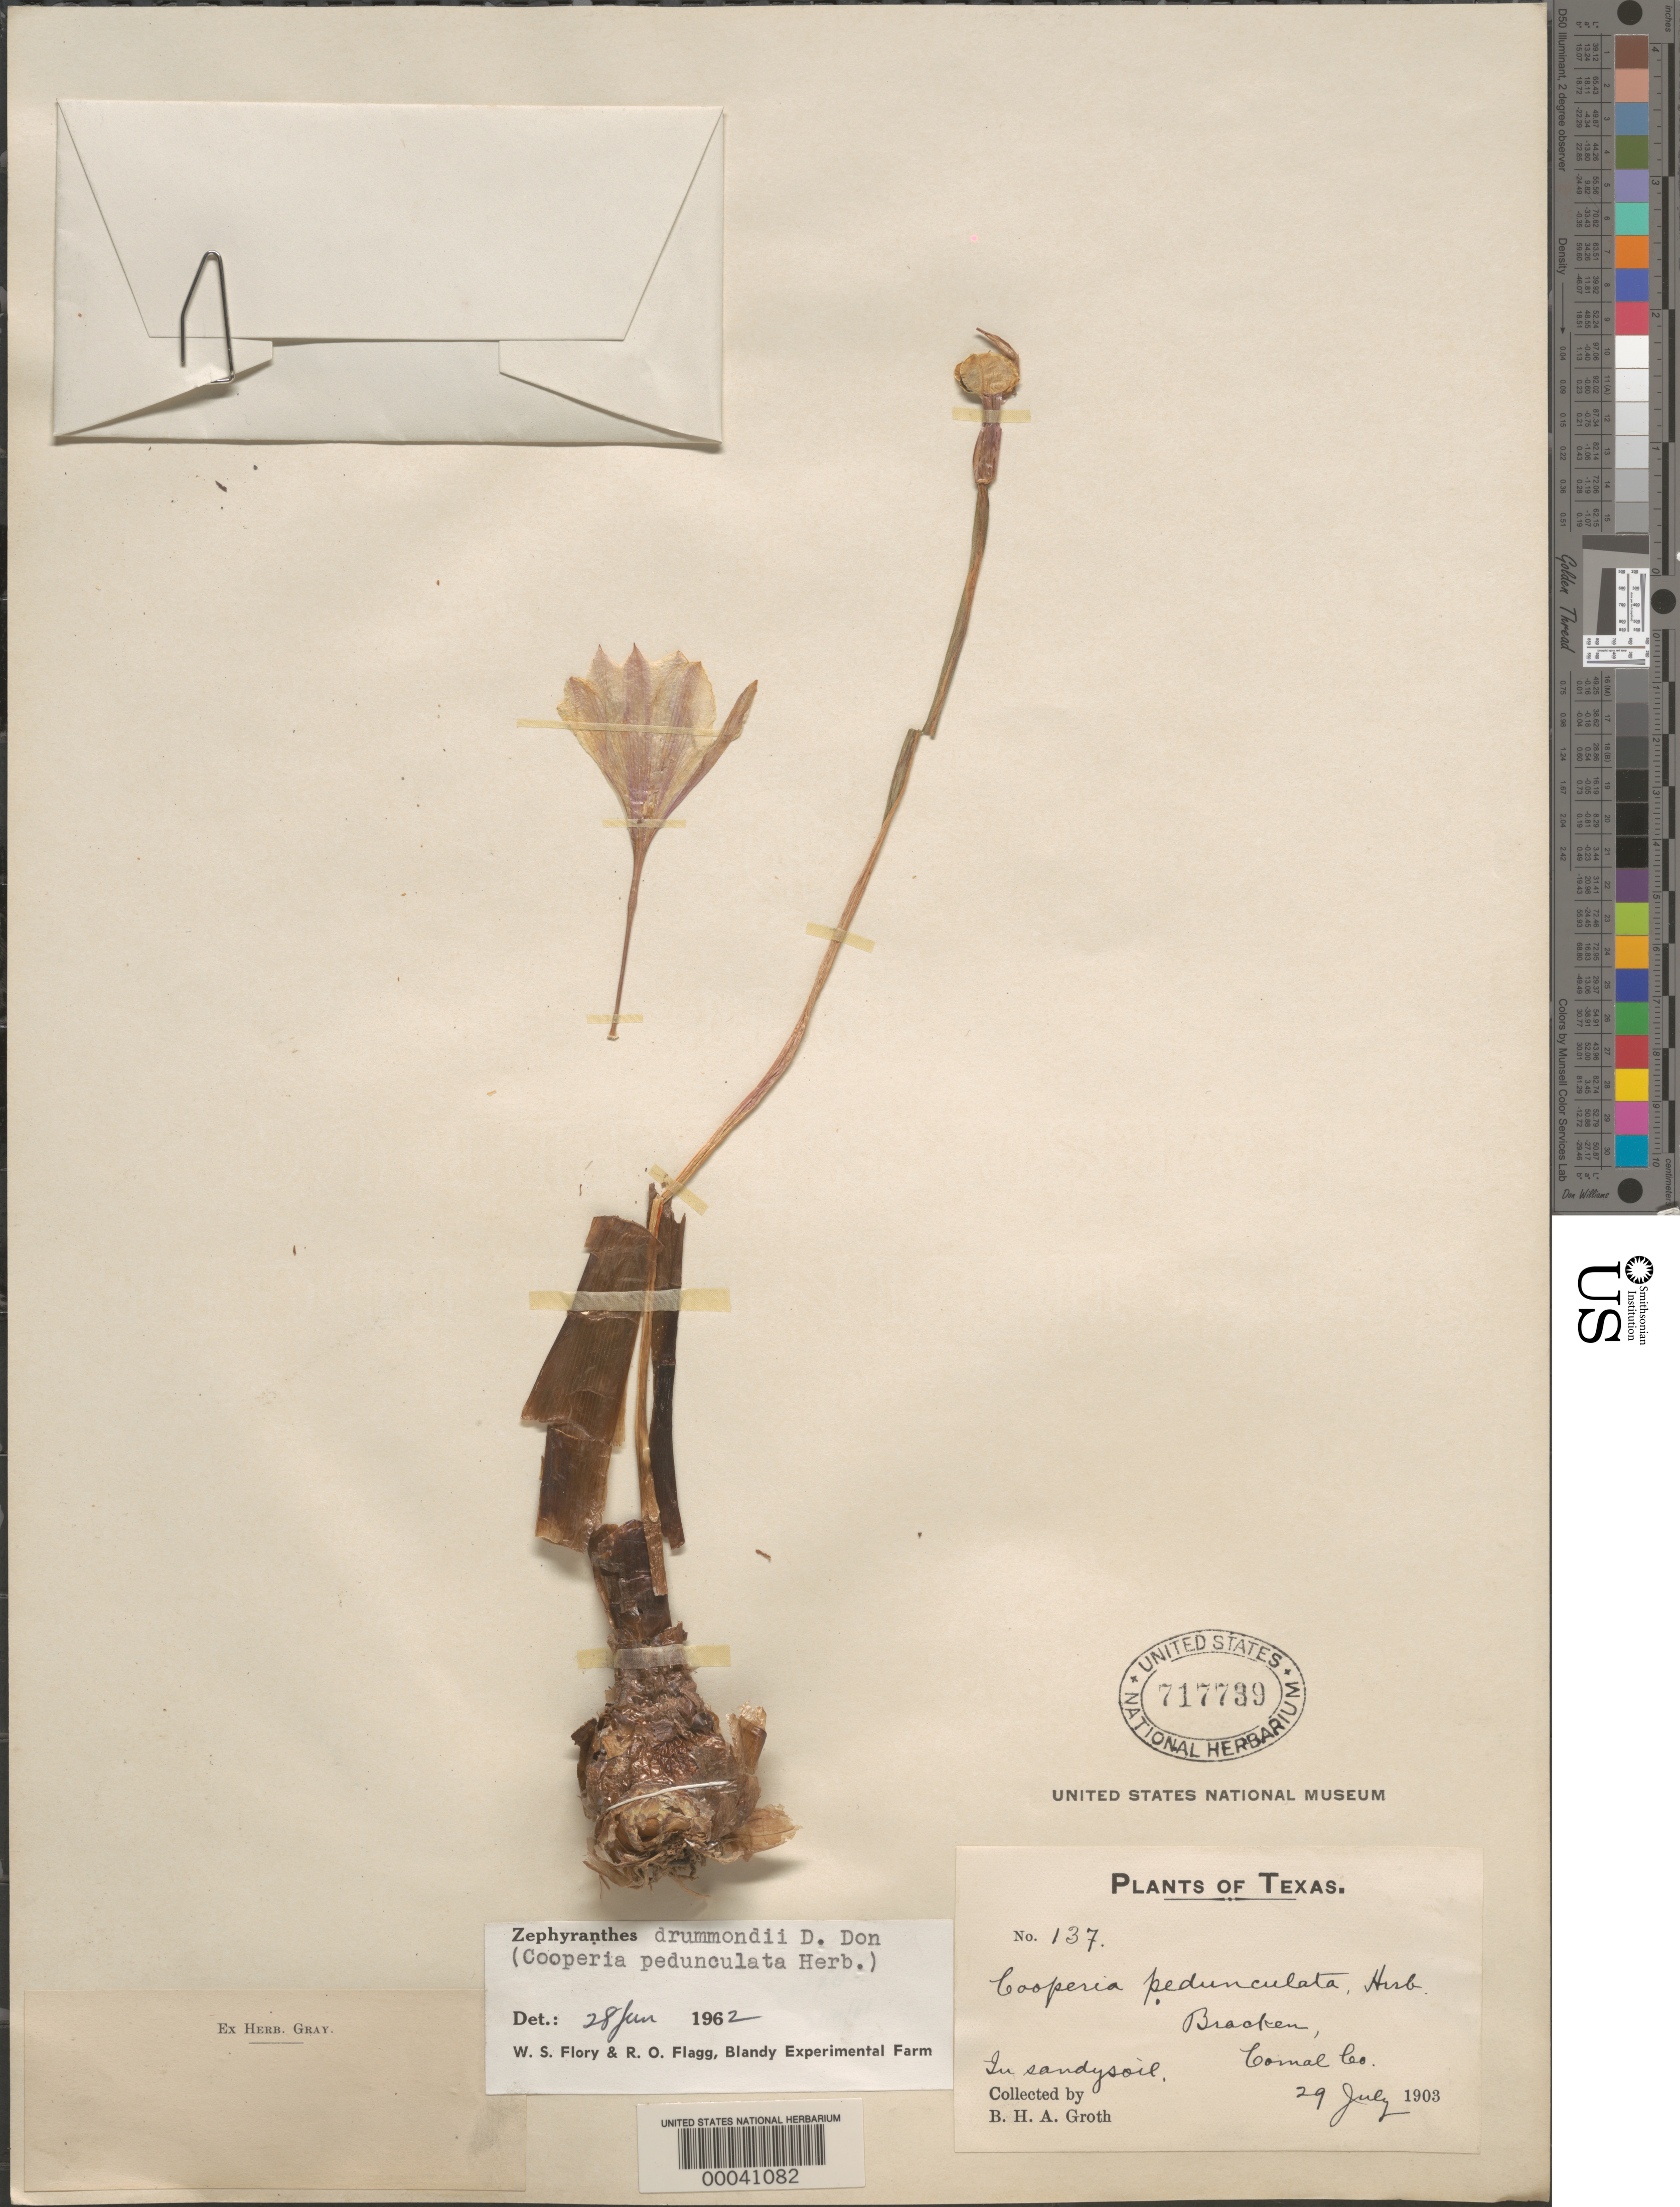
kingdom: Plantae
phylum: Tracheophyta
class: Liliopsida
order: Asparagales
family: Amaryllidaceae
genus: Zephyranthes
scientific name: Zephyranthes drummondii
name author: D. Don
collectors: B. Groth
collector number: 137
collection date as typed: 29 Jul 1903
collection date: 1903-07-29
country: United States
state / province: Texas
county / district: Comal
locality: Bracken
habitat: In sandy soil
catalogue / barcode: US 717739